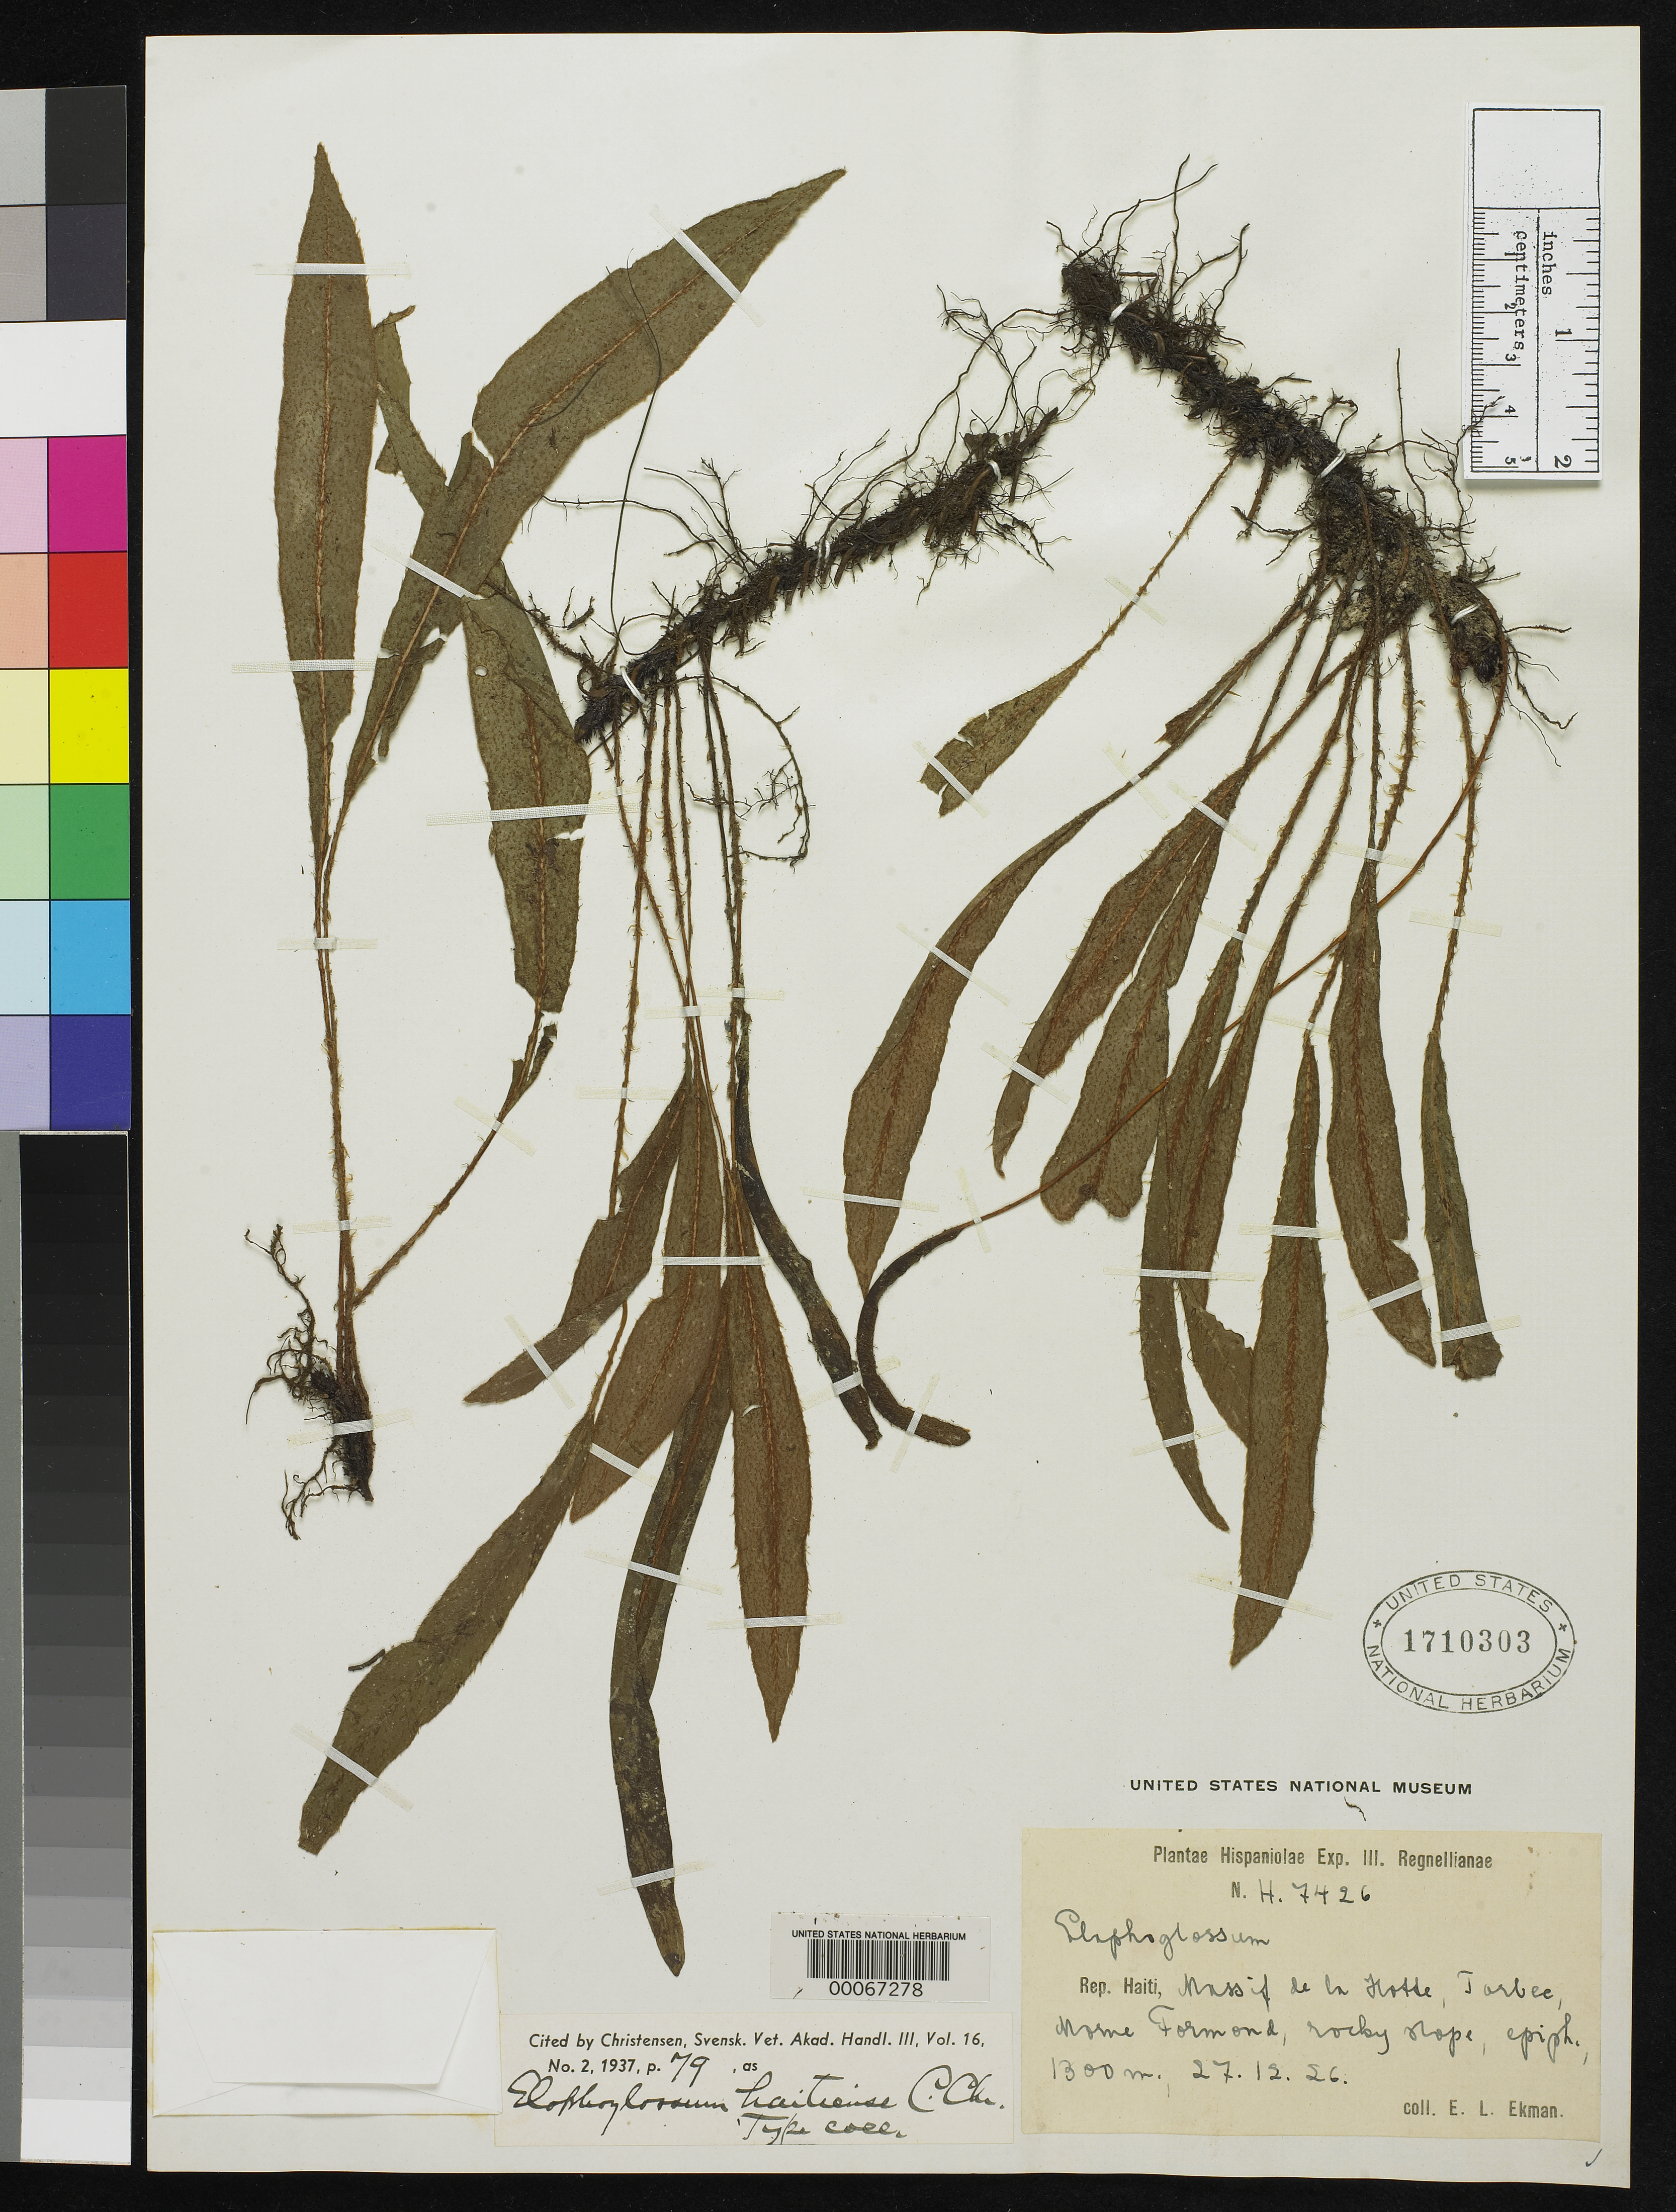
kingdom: Plantae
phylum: Tracheophyta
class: Polypodiopsida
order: Polypodiales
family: Dryopteridaceae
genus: Elaphoglossum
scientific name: Elaphoglossum haitiense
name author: C. Chr.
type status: Type Collection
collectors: E. L. Ekman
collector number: H7426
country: Haiti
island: Hispaniola Island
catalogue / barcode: US 1710303